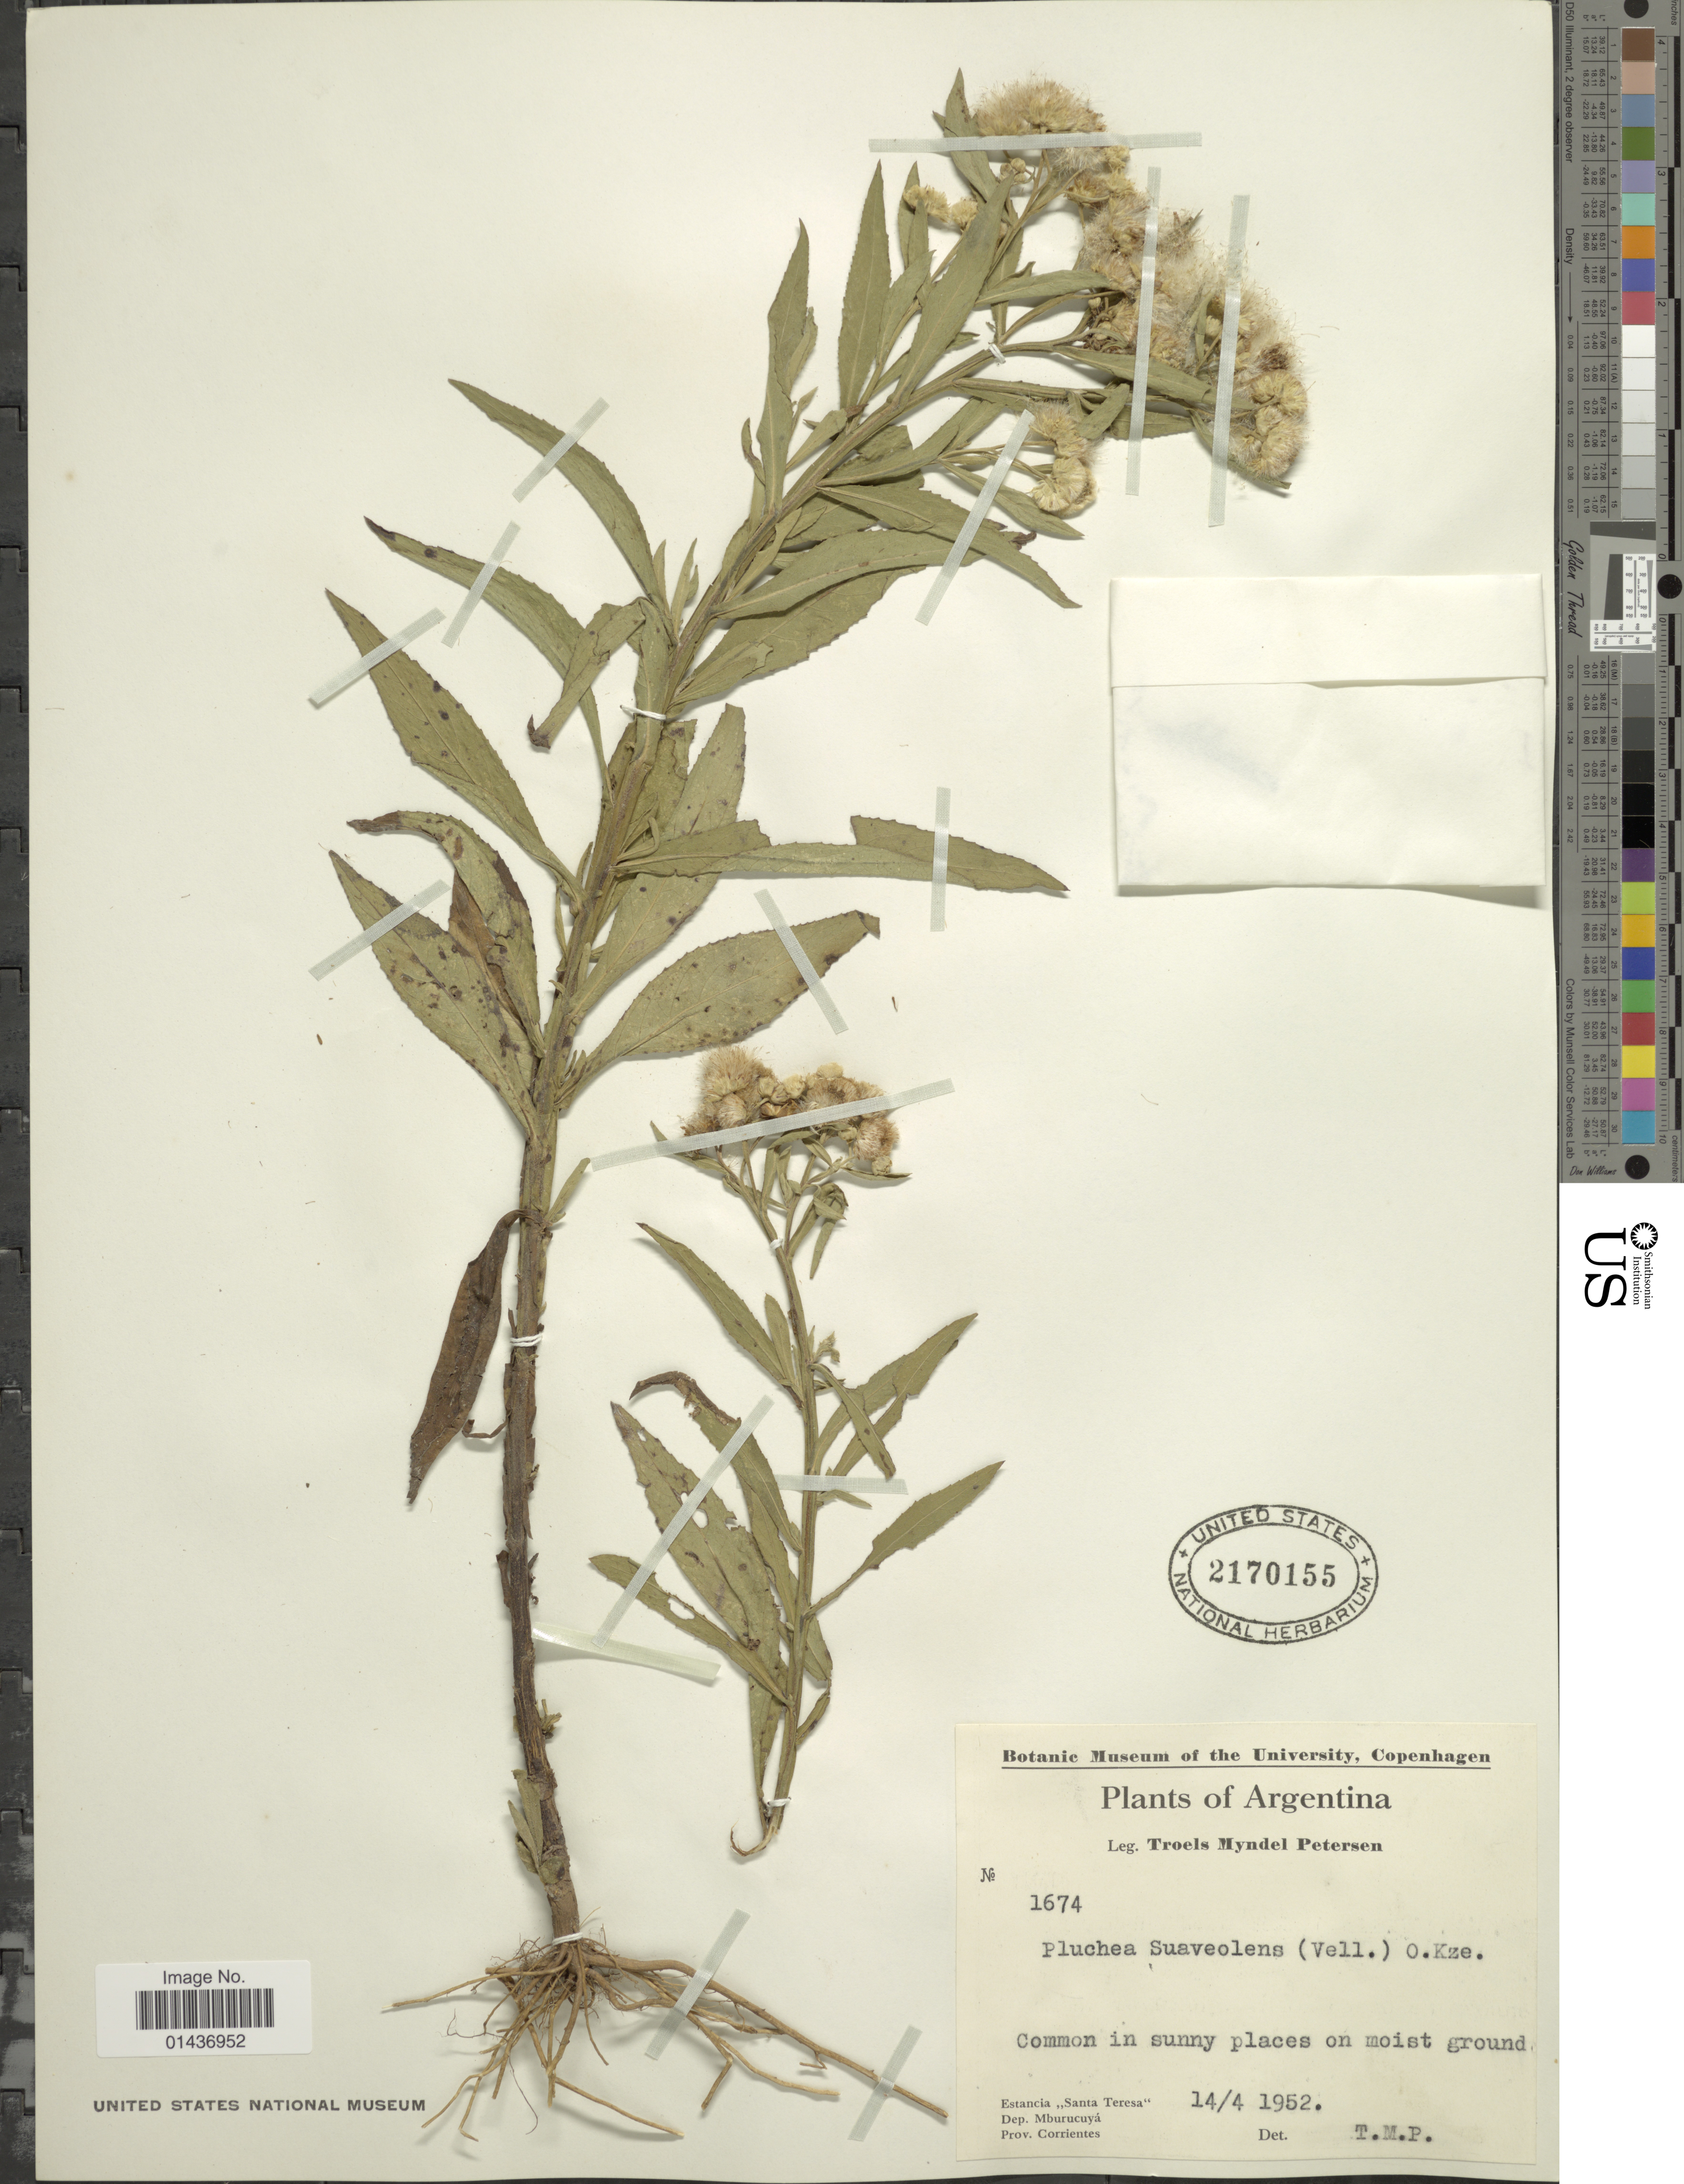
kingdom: Plantae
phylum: Tracheophyta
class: Magnoliopsida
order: Asterales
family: Asteraceae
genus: Pluchea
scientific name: Pluchea suaveolens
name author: (Vell.) Kuntze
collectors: T. M. Petersen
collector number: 1674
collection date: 1952-04-14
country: Argentina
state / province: Corrientes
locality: Estancia Santa Teresa, Dep. Mburucuya, Prov. Corrientes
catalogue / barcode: US 2170155